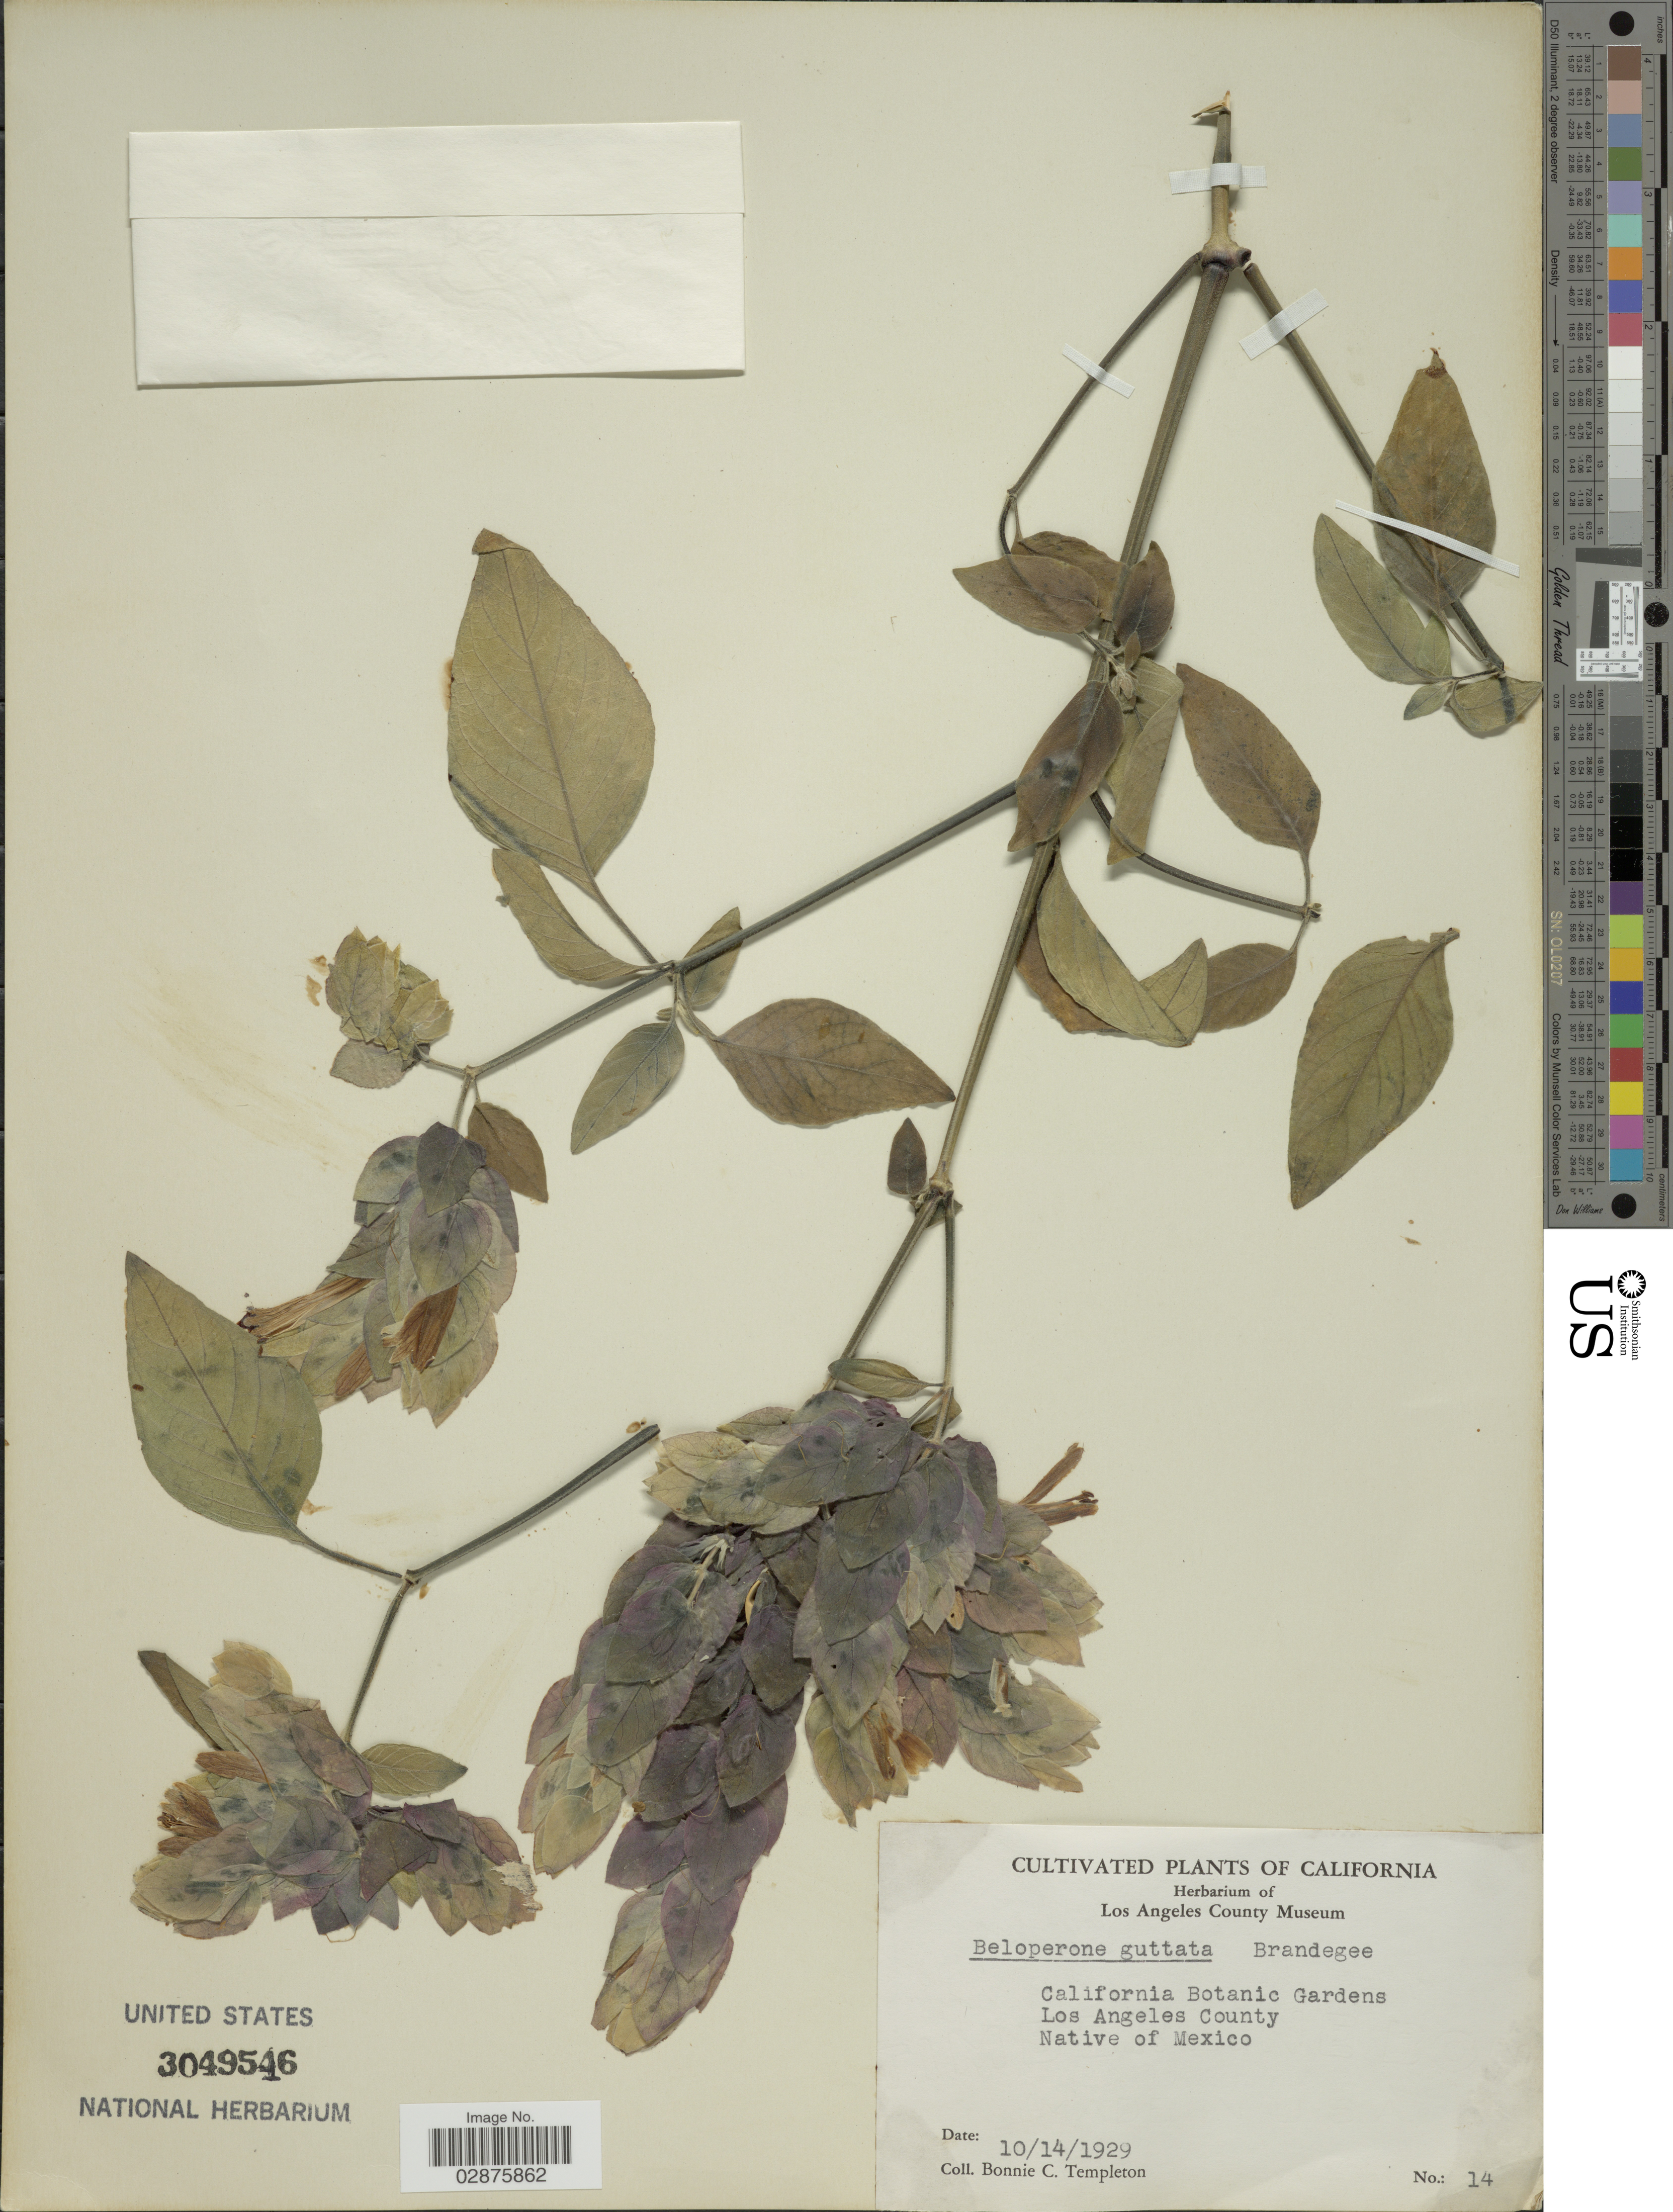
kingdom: Plantae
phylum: Tracheophyta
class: Magnoliopsida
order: Lamiales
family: Acanthaceae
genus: Justicia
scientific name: Justicia brandegeana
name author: Wassh. & L.B. Sm.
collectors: B. Templeton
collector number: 14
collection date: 1929-10-14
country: United States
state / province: California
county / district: Los Angeles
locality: California Botanic Gardens, Los Angeles County.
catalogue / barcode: US 3049546